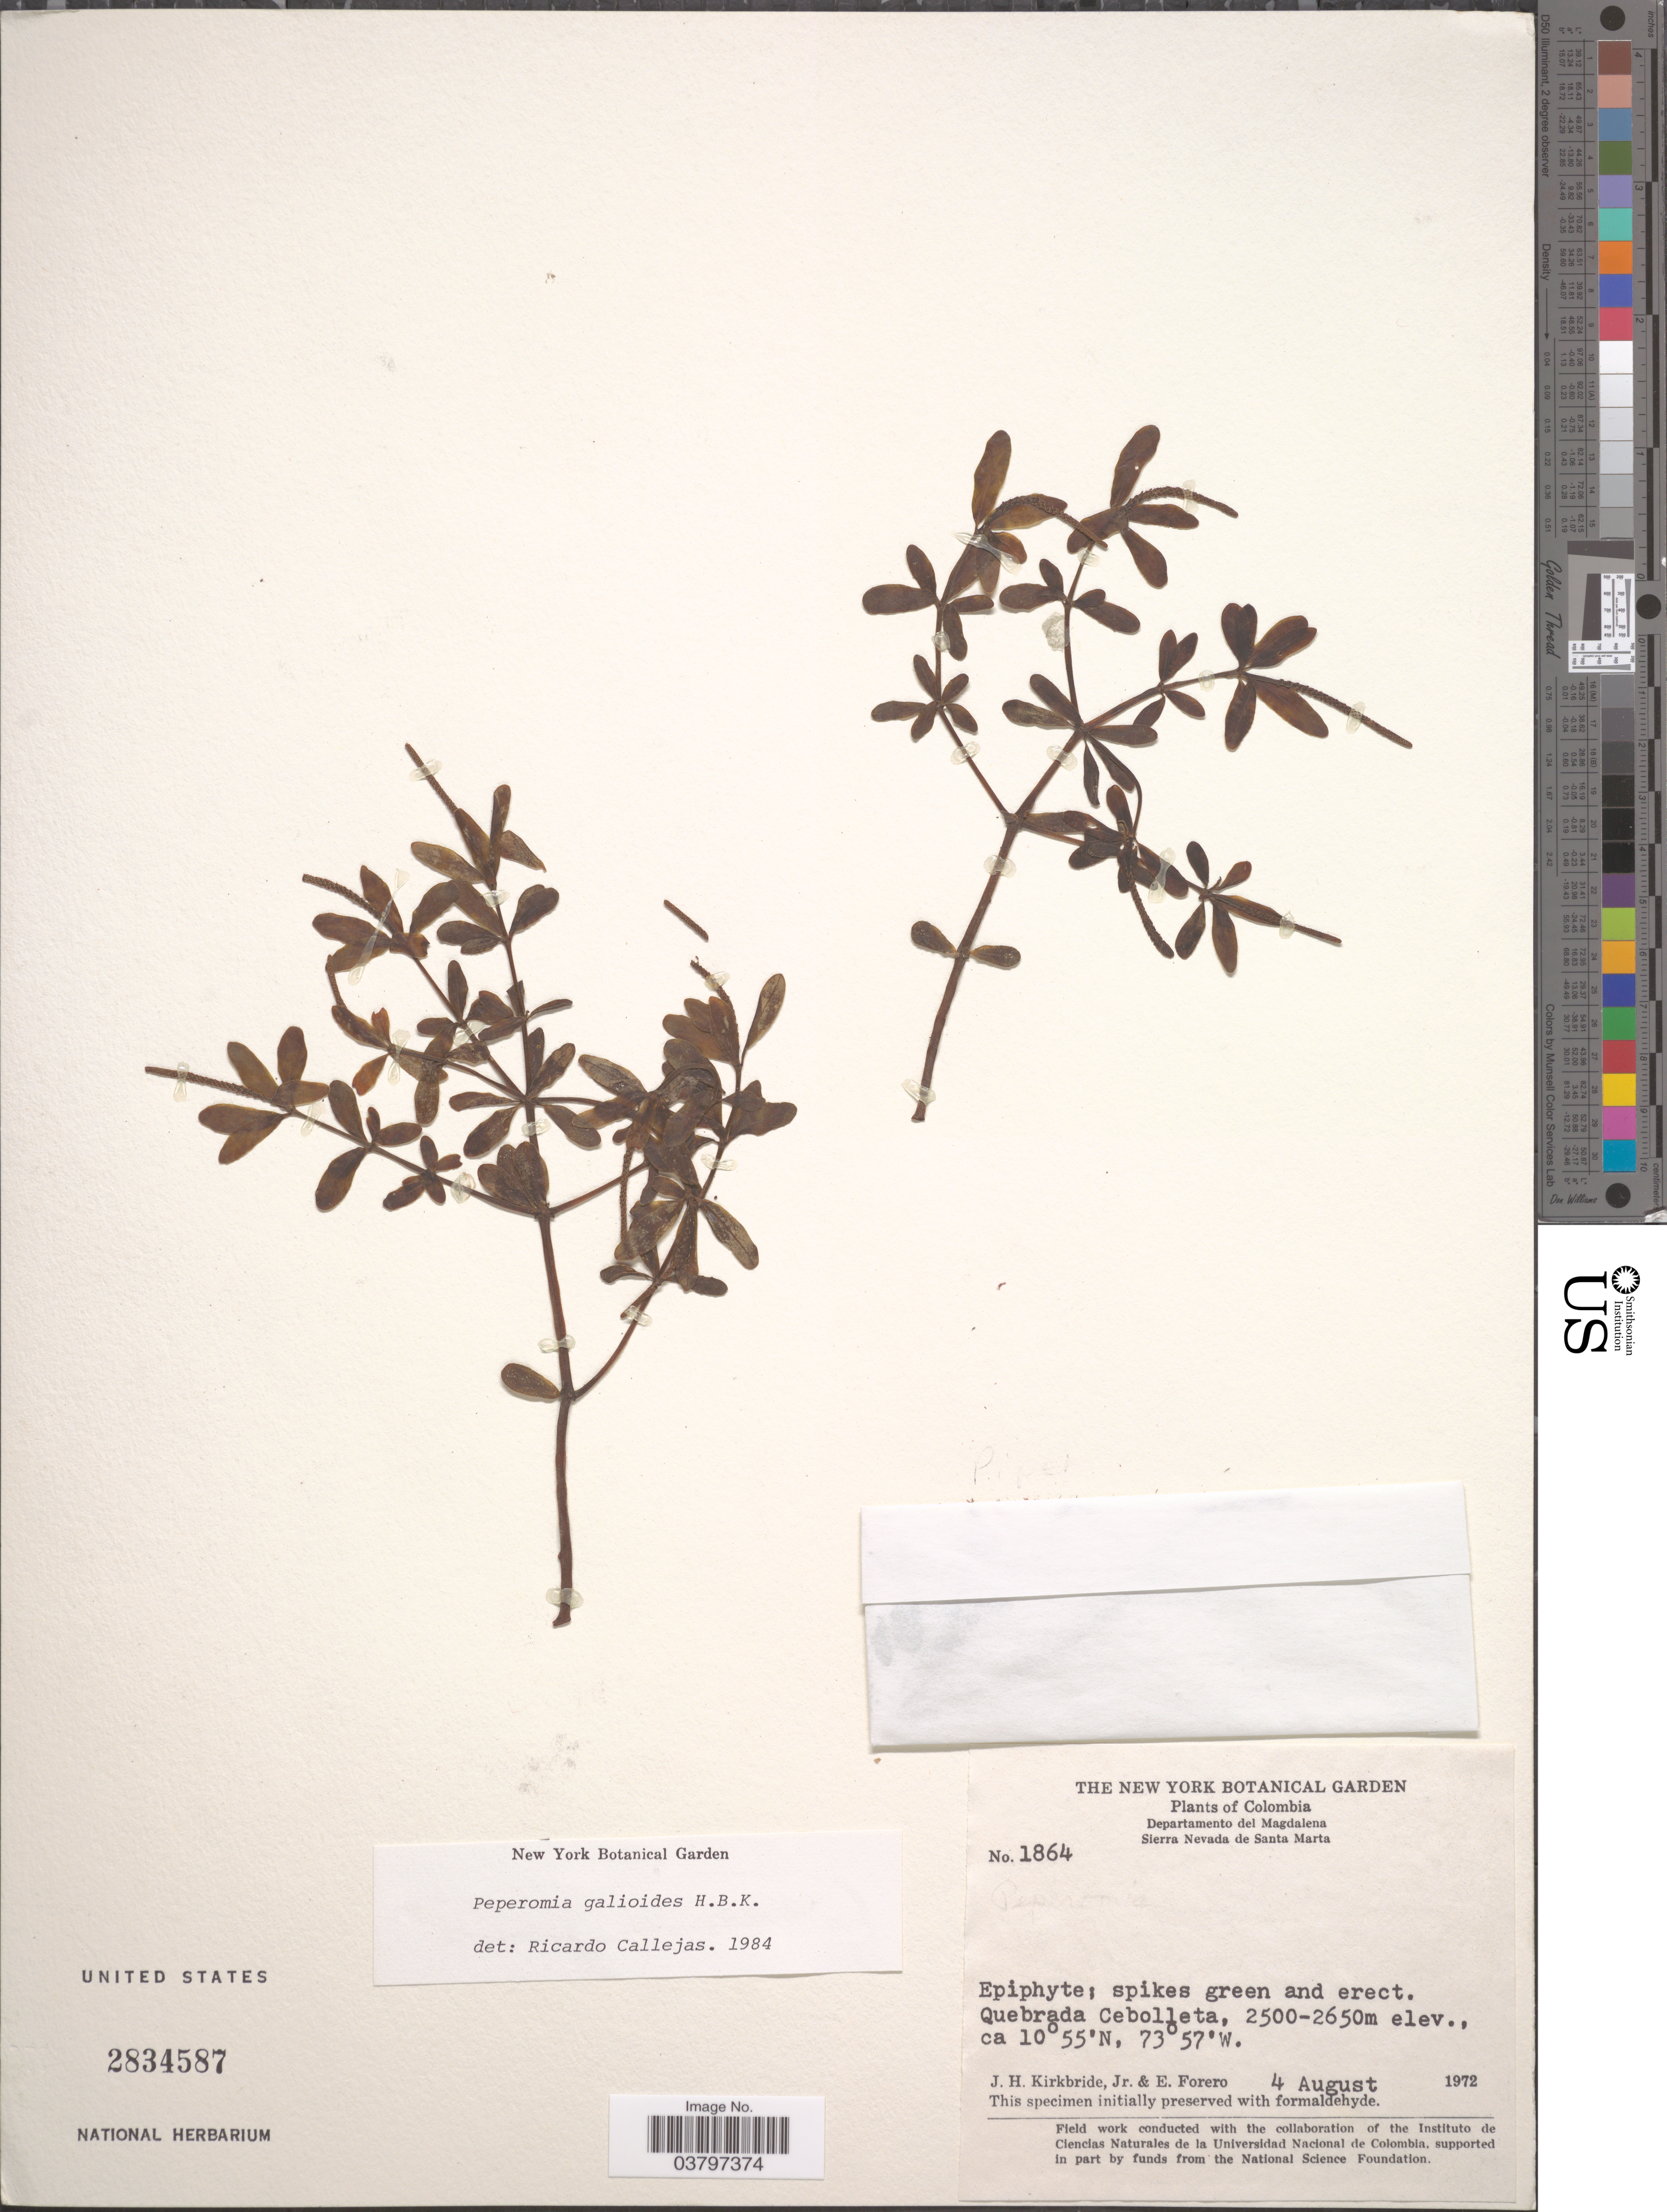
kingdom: Plantae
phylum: Tracheophyta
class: Magnoliopsida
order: Piperales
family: Piperaceae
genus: Peperomia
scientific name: Peperomia galioides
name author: Kunth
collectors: J. H. Kirkbride & E. Forero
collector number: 1864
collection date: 1972-08-04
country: Colombia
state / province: Magdalena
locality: Departamento del Magdalena. Sierra Nevada de Santa Marta. Quebrada Cebolleta.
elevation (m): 2500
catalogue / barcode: US 2834587